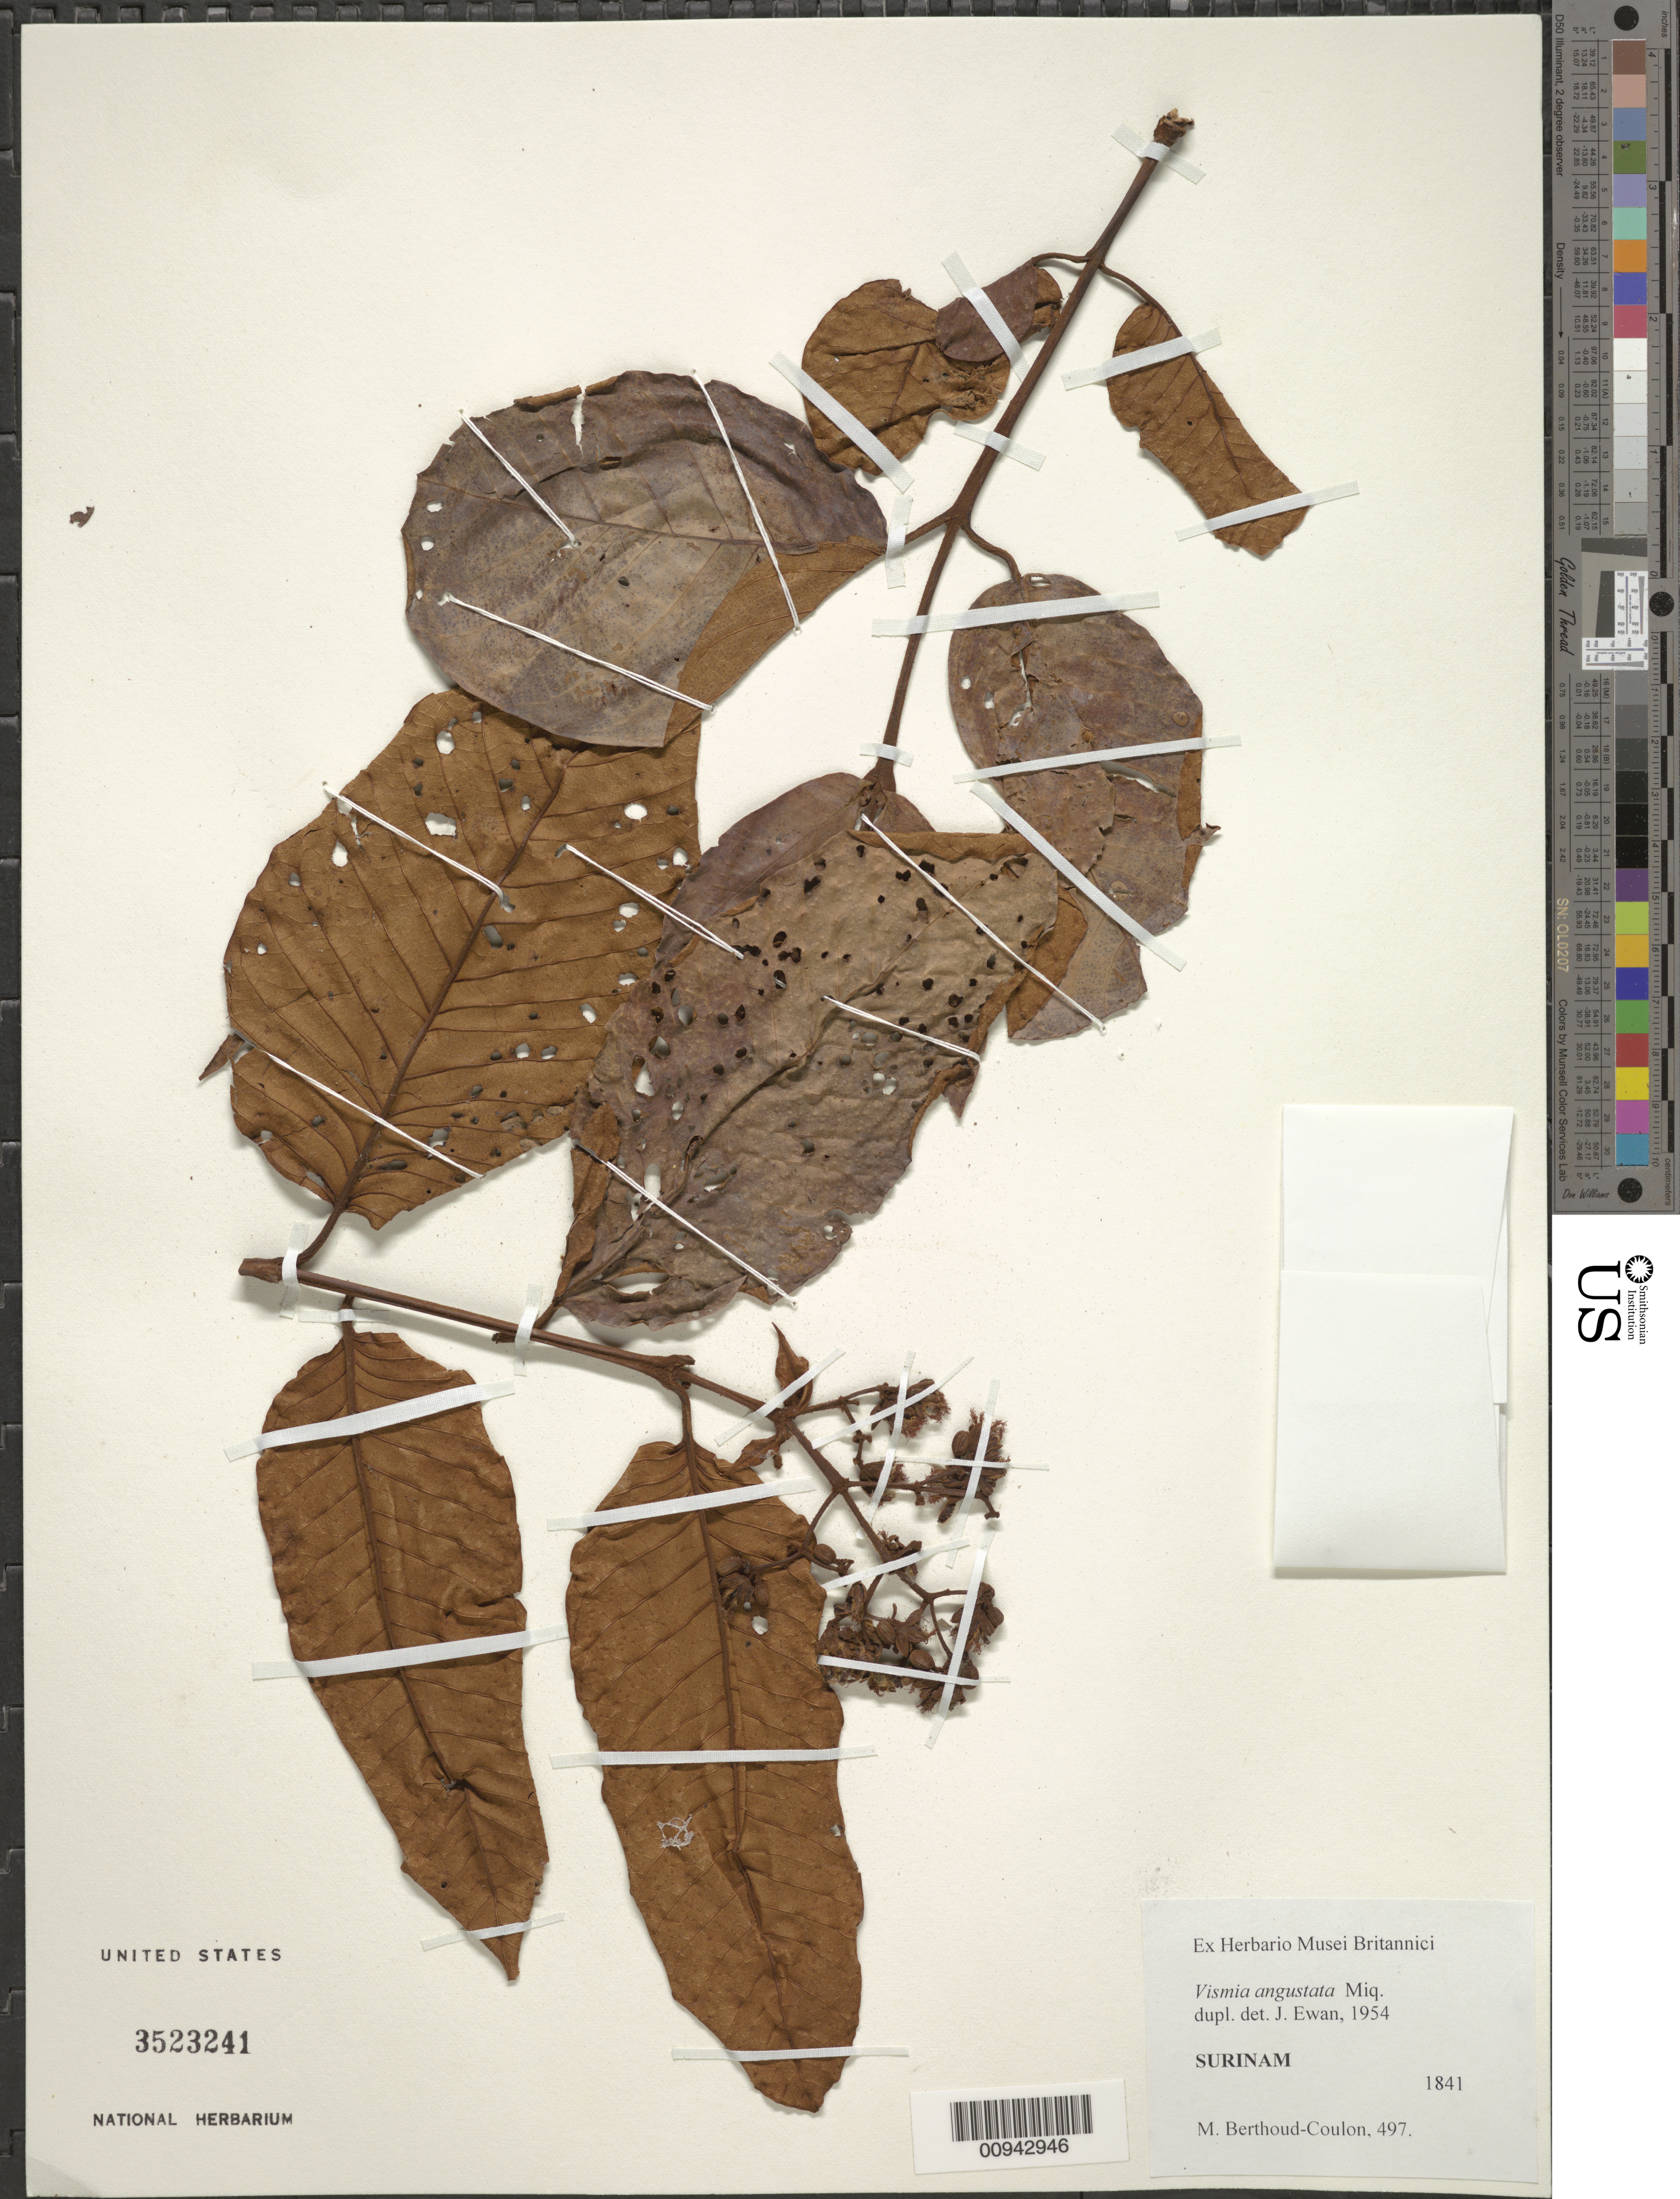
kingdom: Plantae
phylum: Tracheophyta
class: Magnoliopsida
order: Malpighiales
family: Hypericaceae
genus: Vismia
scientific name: Vismia angusta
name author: Miq.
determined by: Ewan, J. A.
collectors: C. Berthoud-Coulon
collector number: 497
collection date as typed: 1841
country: Suriname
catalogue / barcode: US 3523241